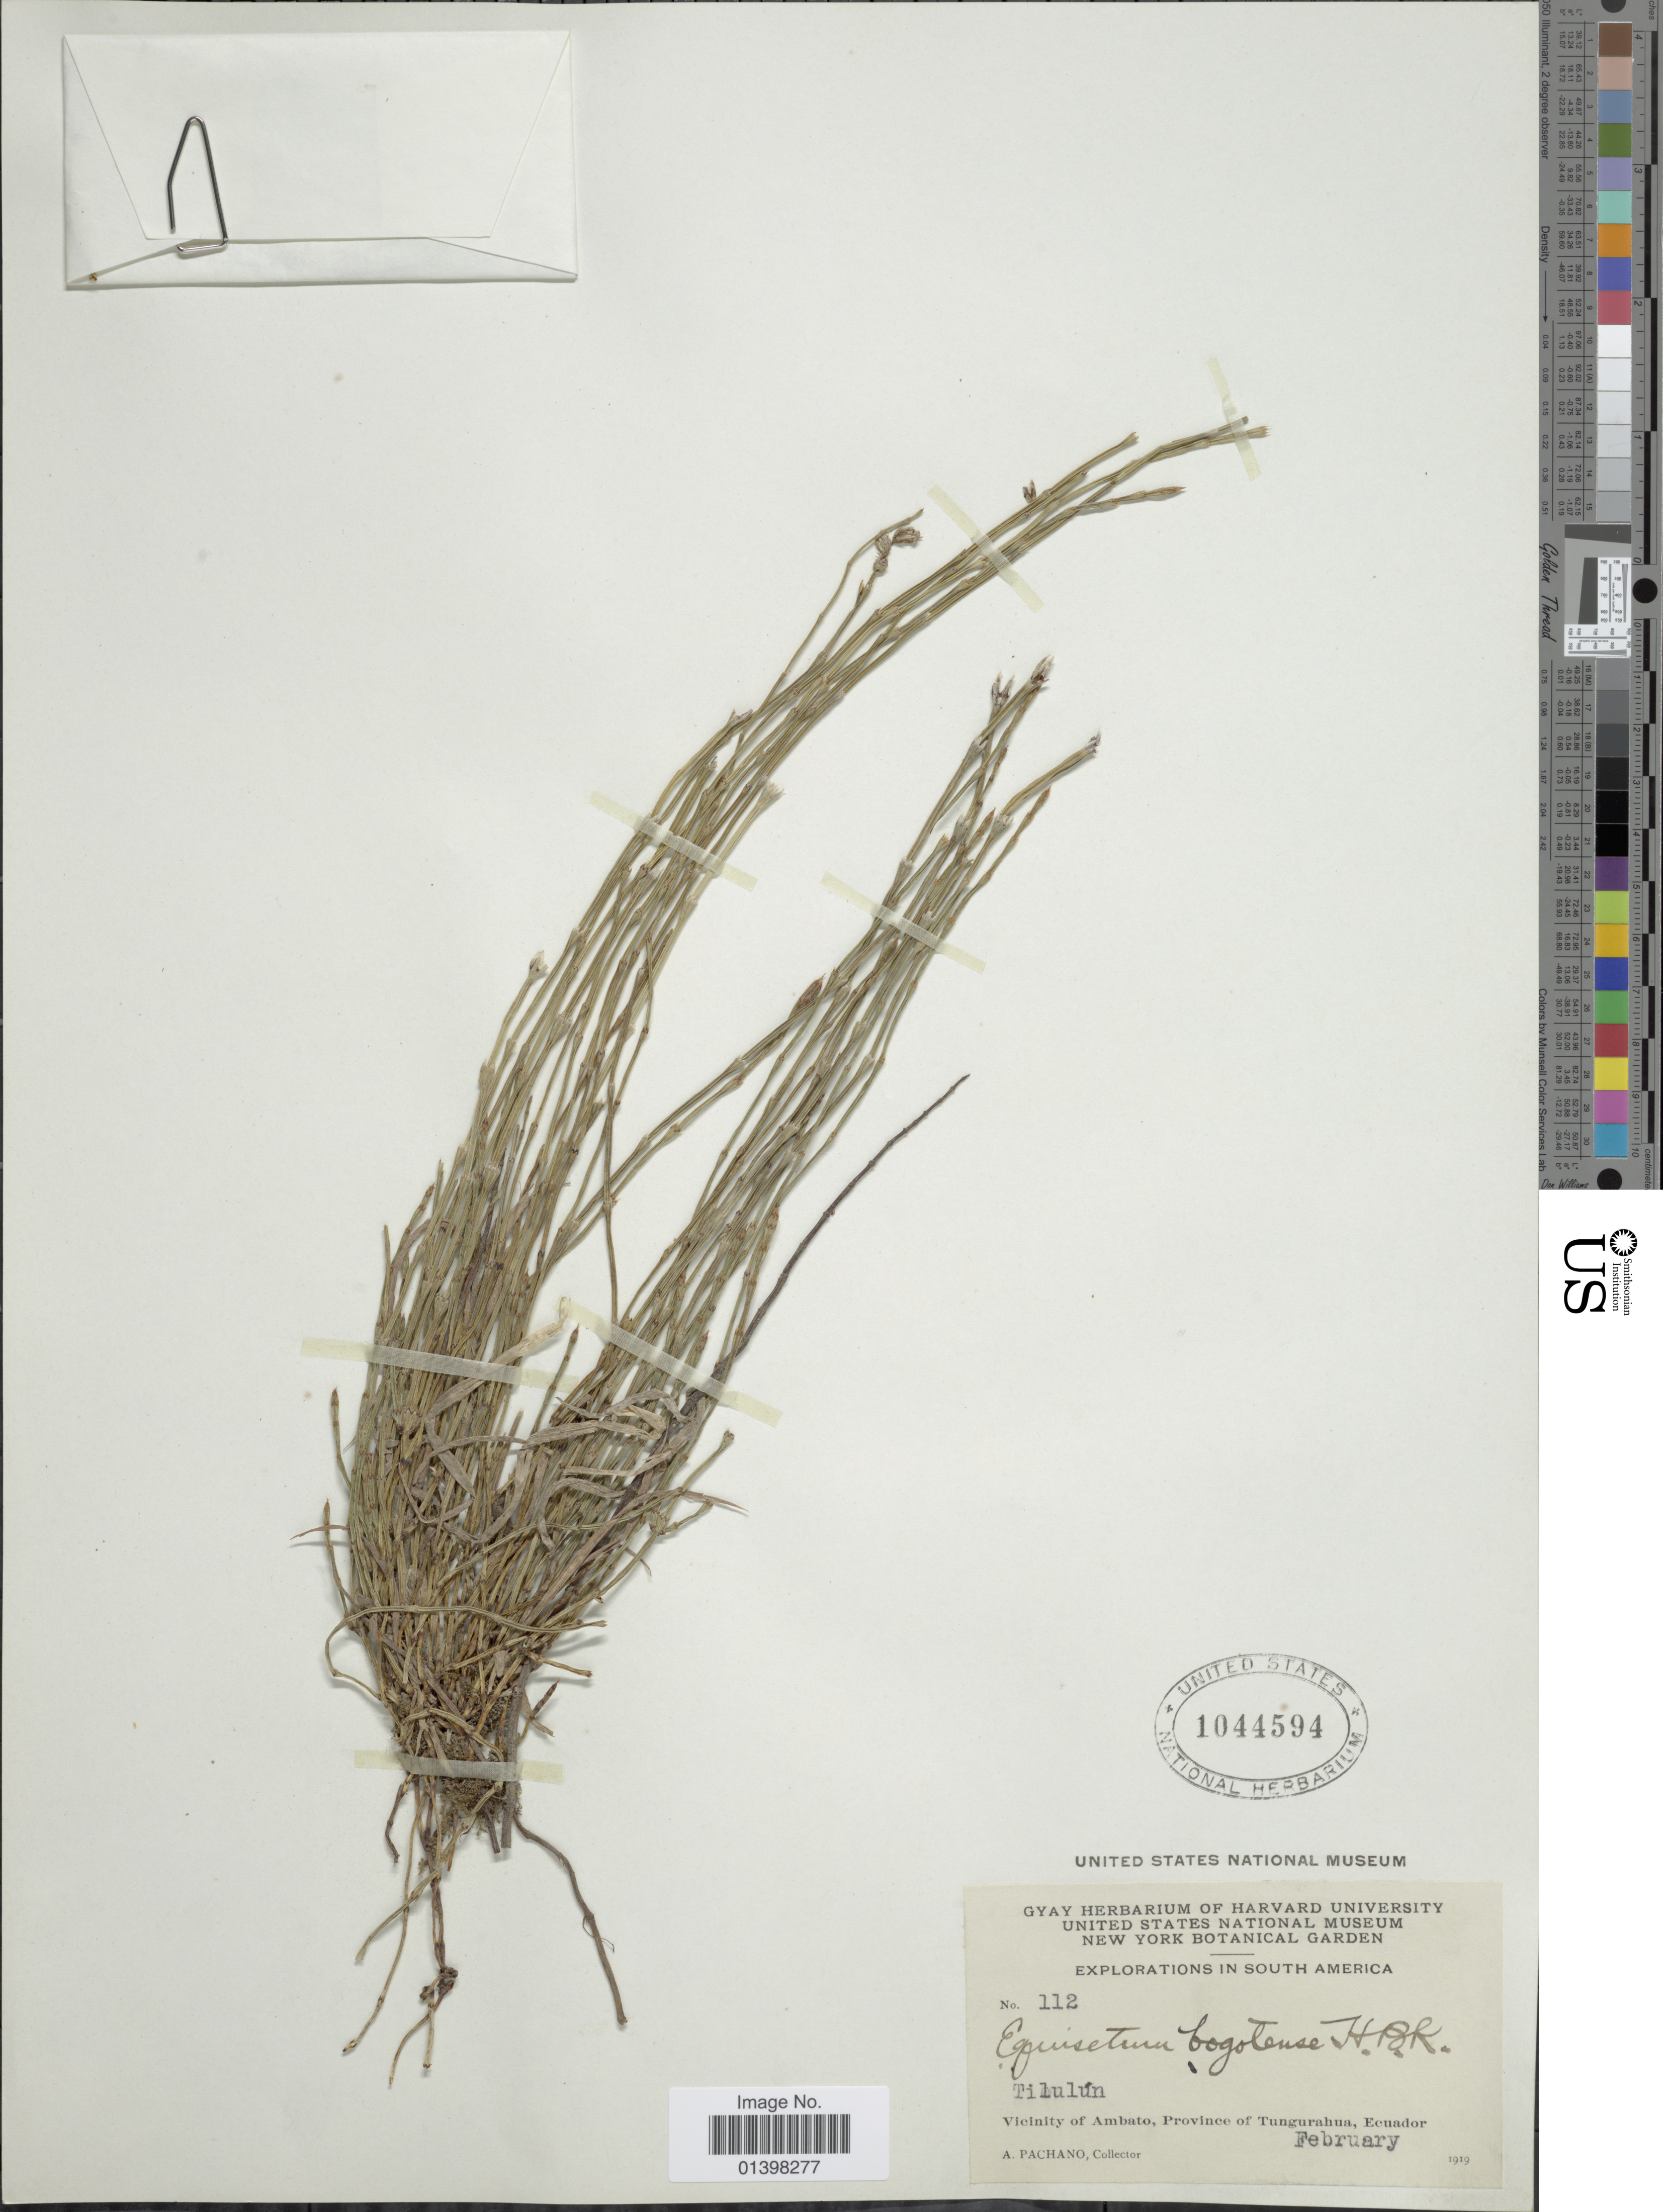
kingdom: Plantae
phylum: Tracheophyta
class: Polypodiopsida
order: Equisetales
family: Equisetaceae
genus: Equisetum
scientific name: Equisetum bogotense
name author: Kunth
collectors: A. Pachano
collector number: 112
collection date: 1919-02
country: Ecuador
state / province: Tungurahua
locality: Tilulún, Vicinity of Ambato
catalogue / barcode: US 1044594